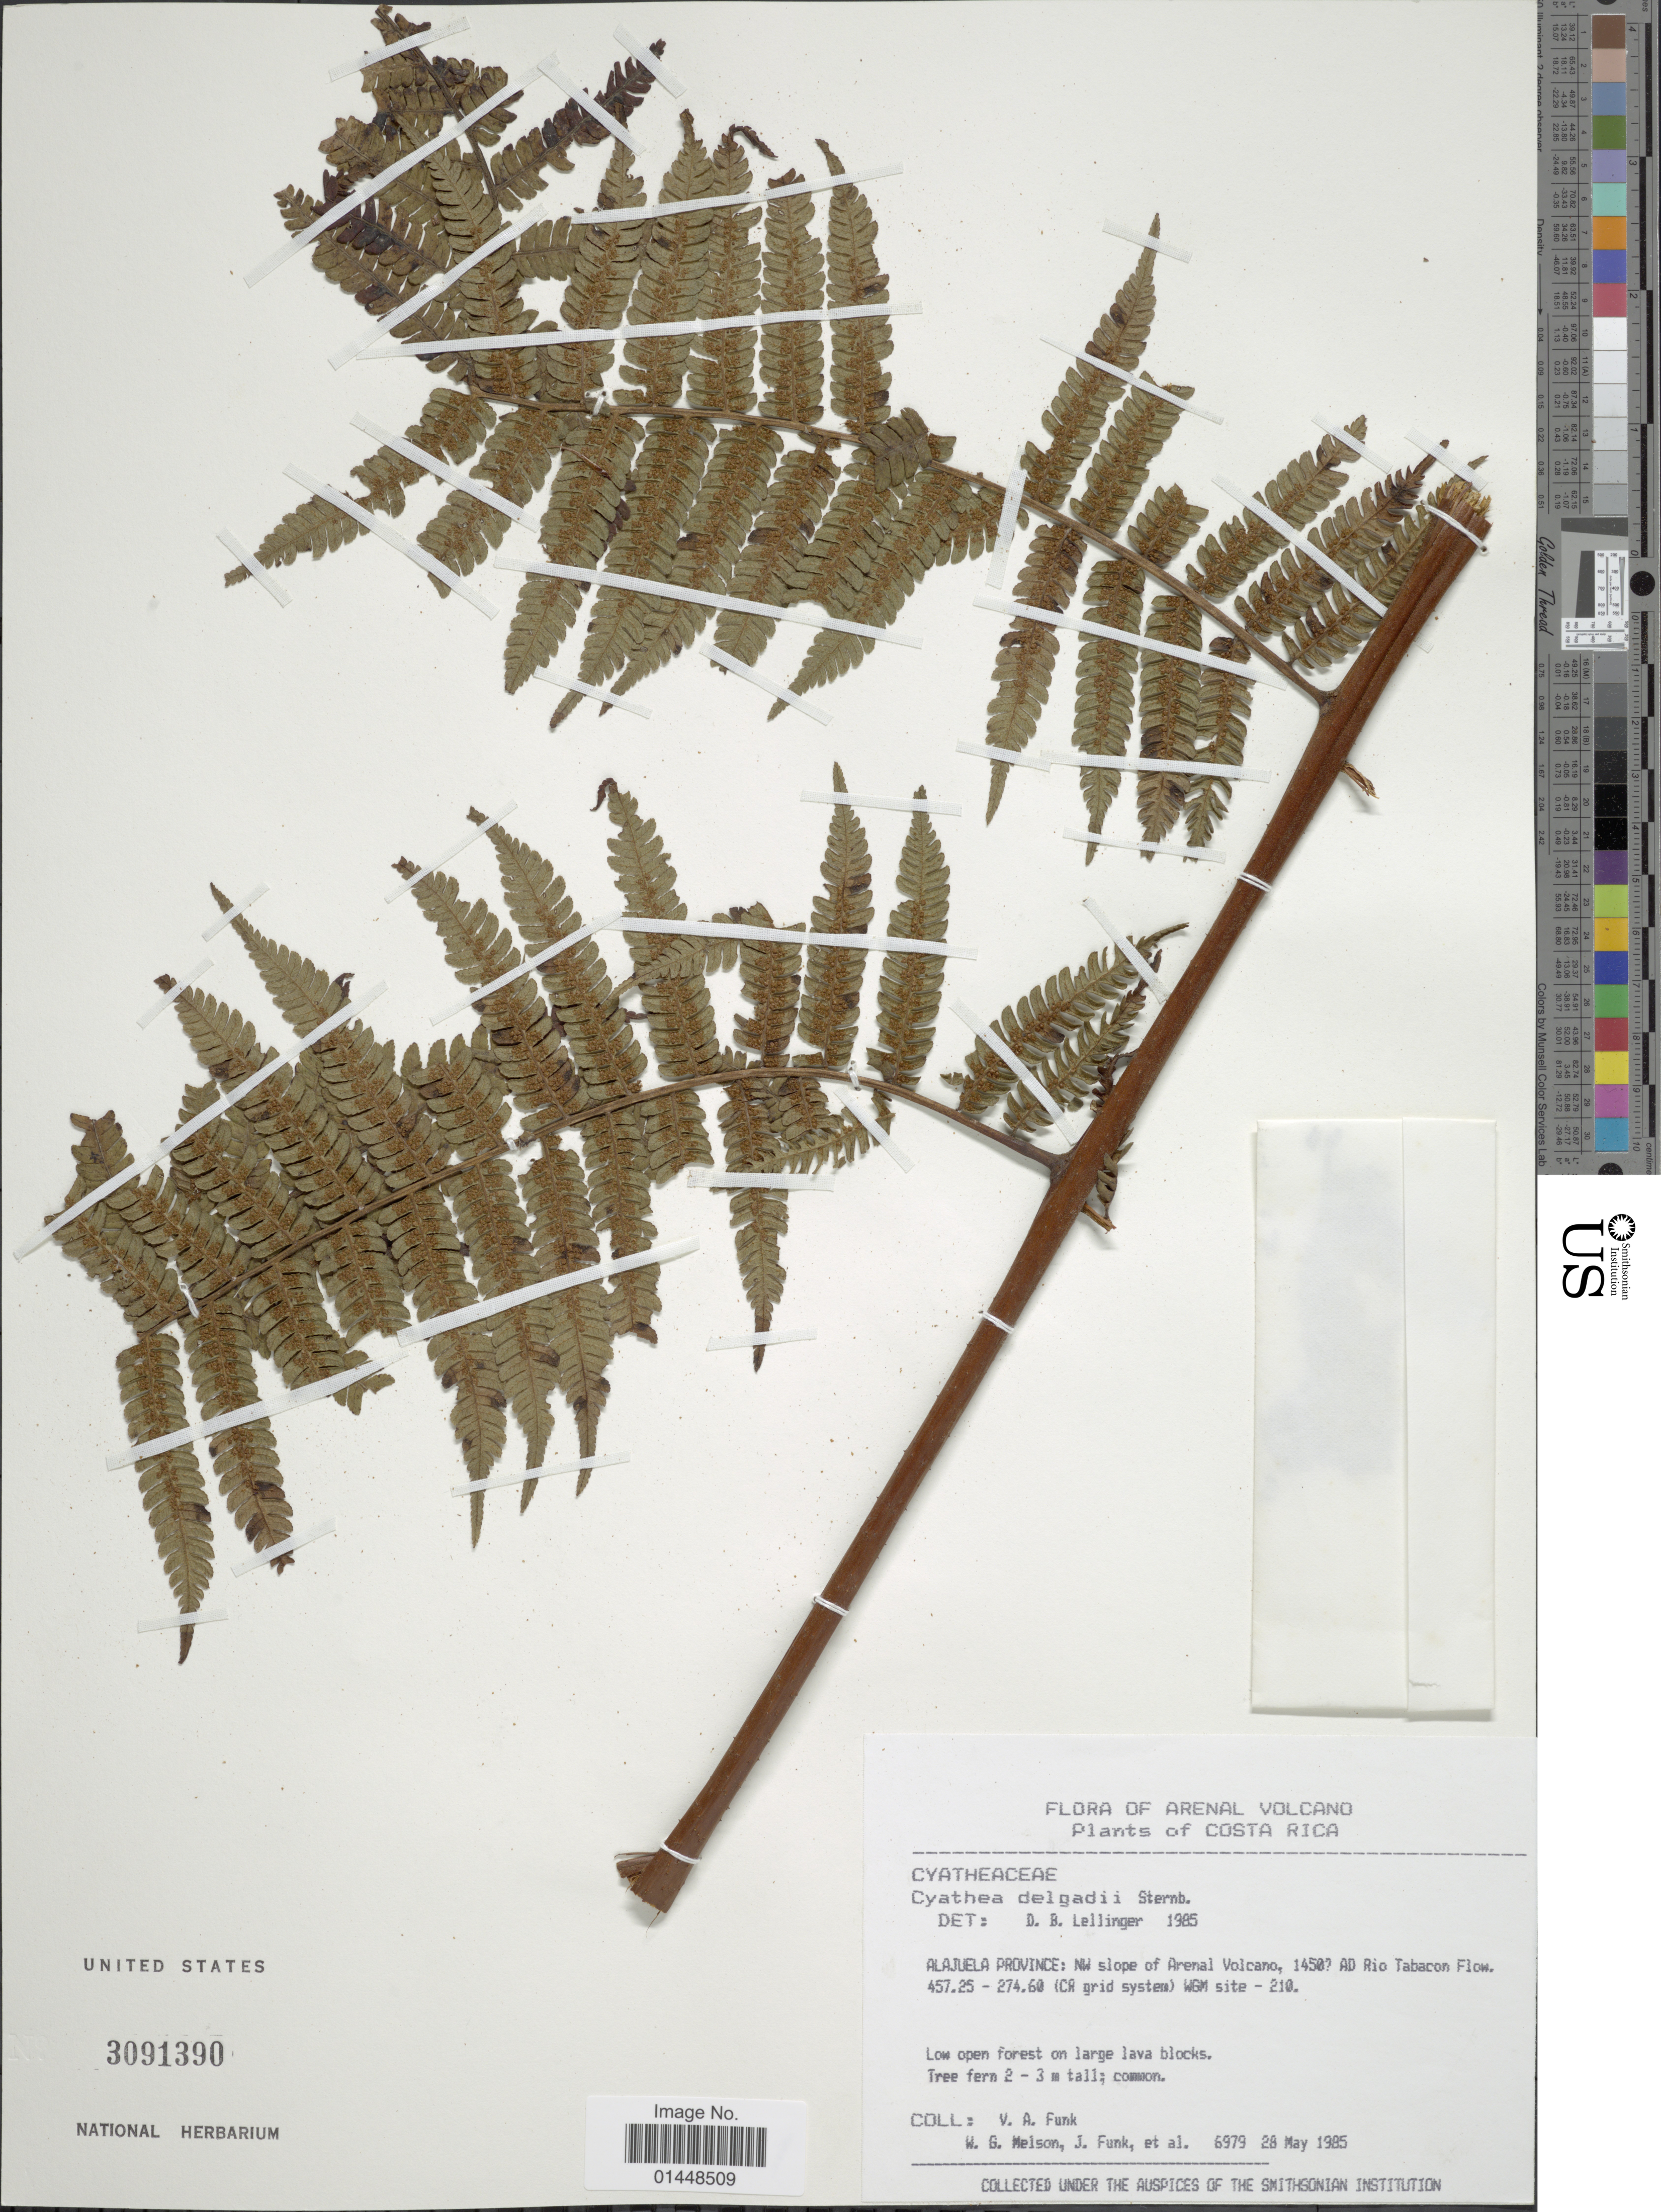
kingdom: Plantae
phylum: Tracheophyta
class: Polypodiopsida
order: Cyatheales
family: Cyatheaceae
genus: Cyathea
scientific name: Cyathea delgadii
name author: Pohl ex Sternb.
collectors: V. Funk, W. Melson, J. Funk & et al.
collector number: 6979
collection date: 1985-05-28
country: Costa Rica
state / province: Alajuela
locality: Alajuela Province: NW slope of Arenal Volcano, 1450 [unsure placement] AD Rio Tabacon Flow (CR grid system) WGM site - 210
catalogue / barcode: US 3091390